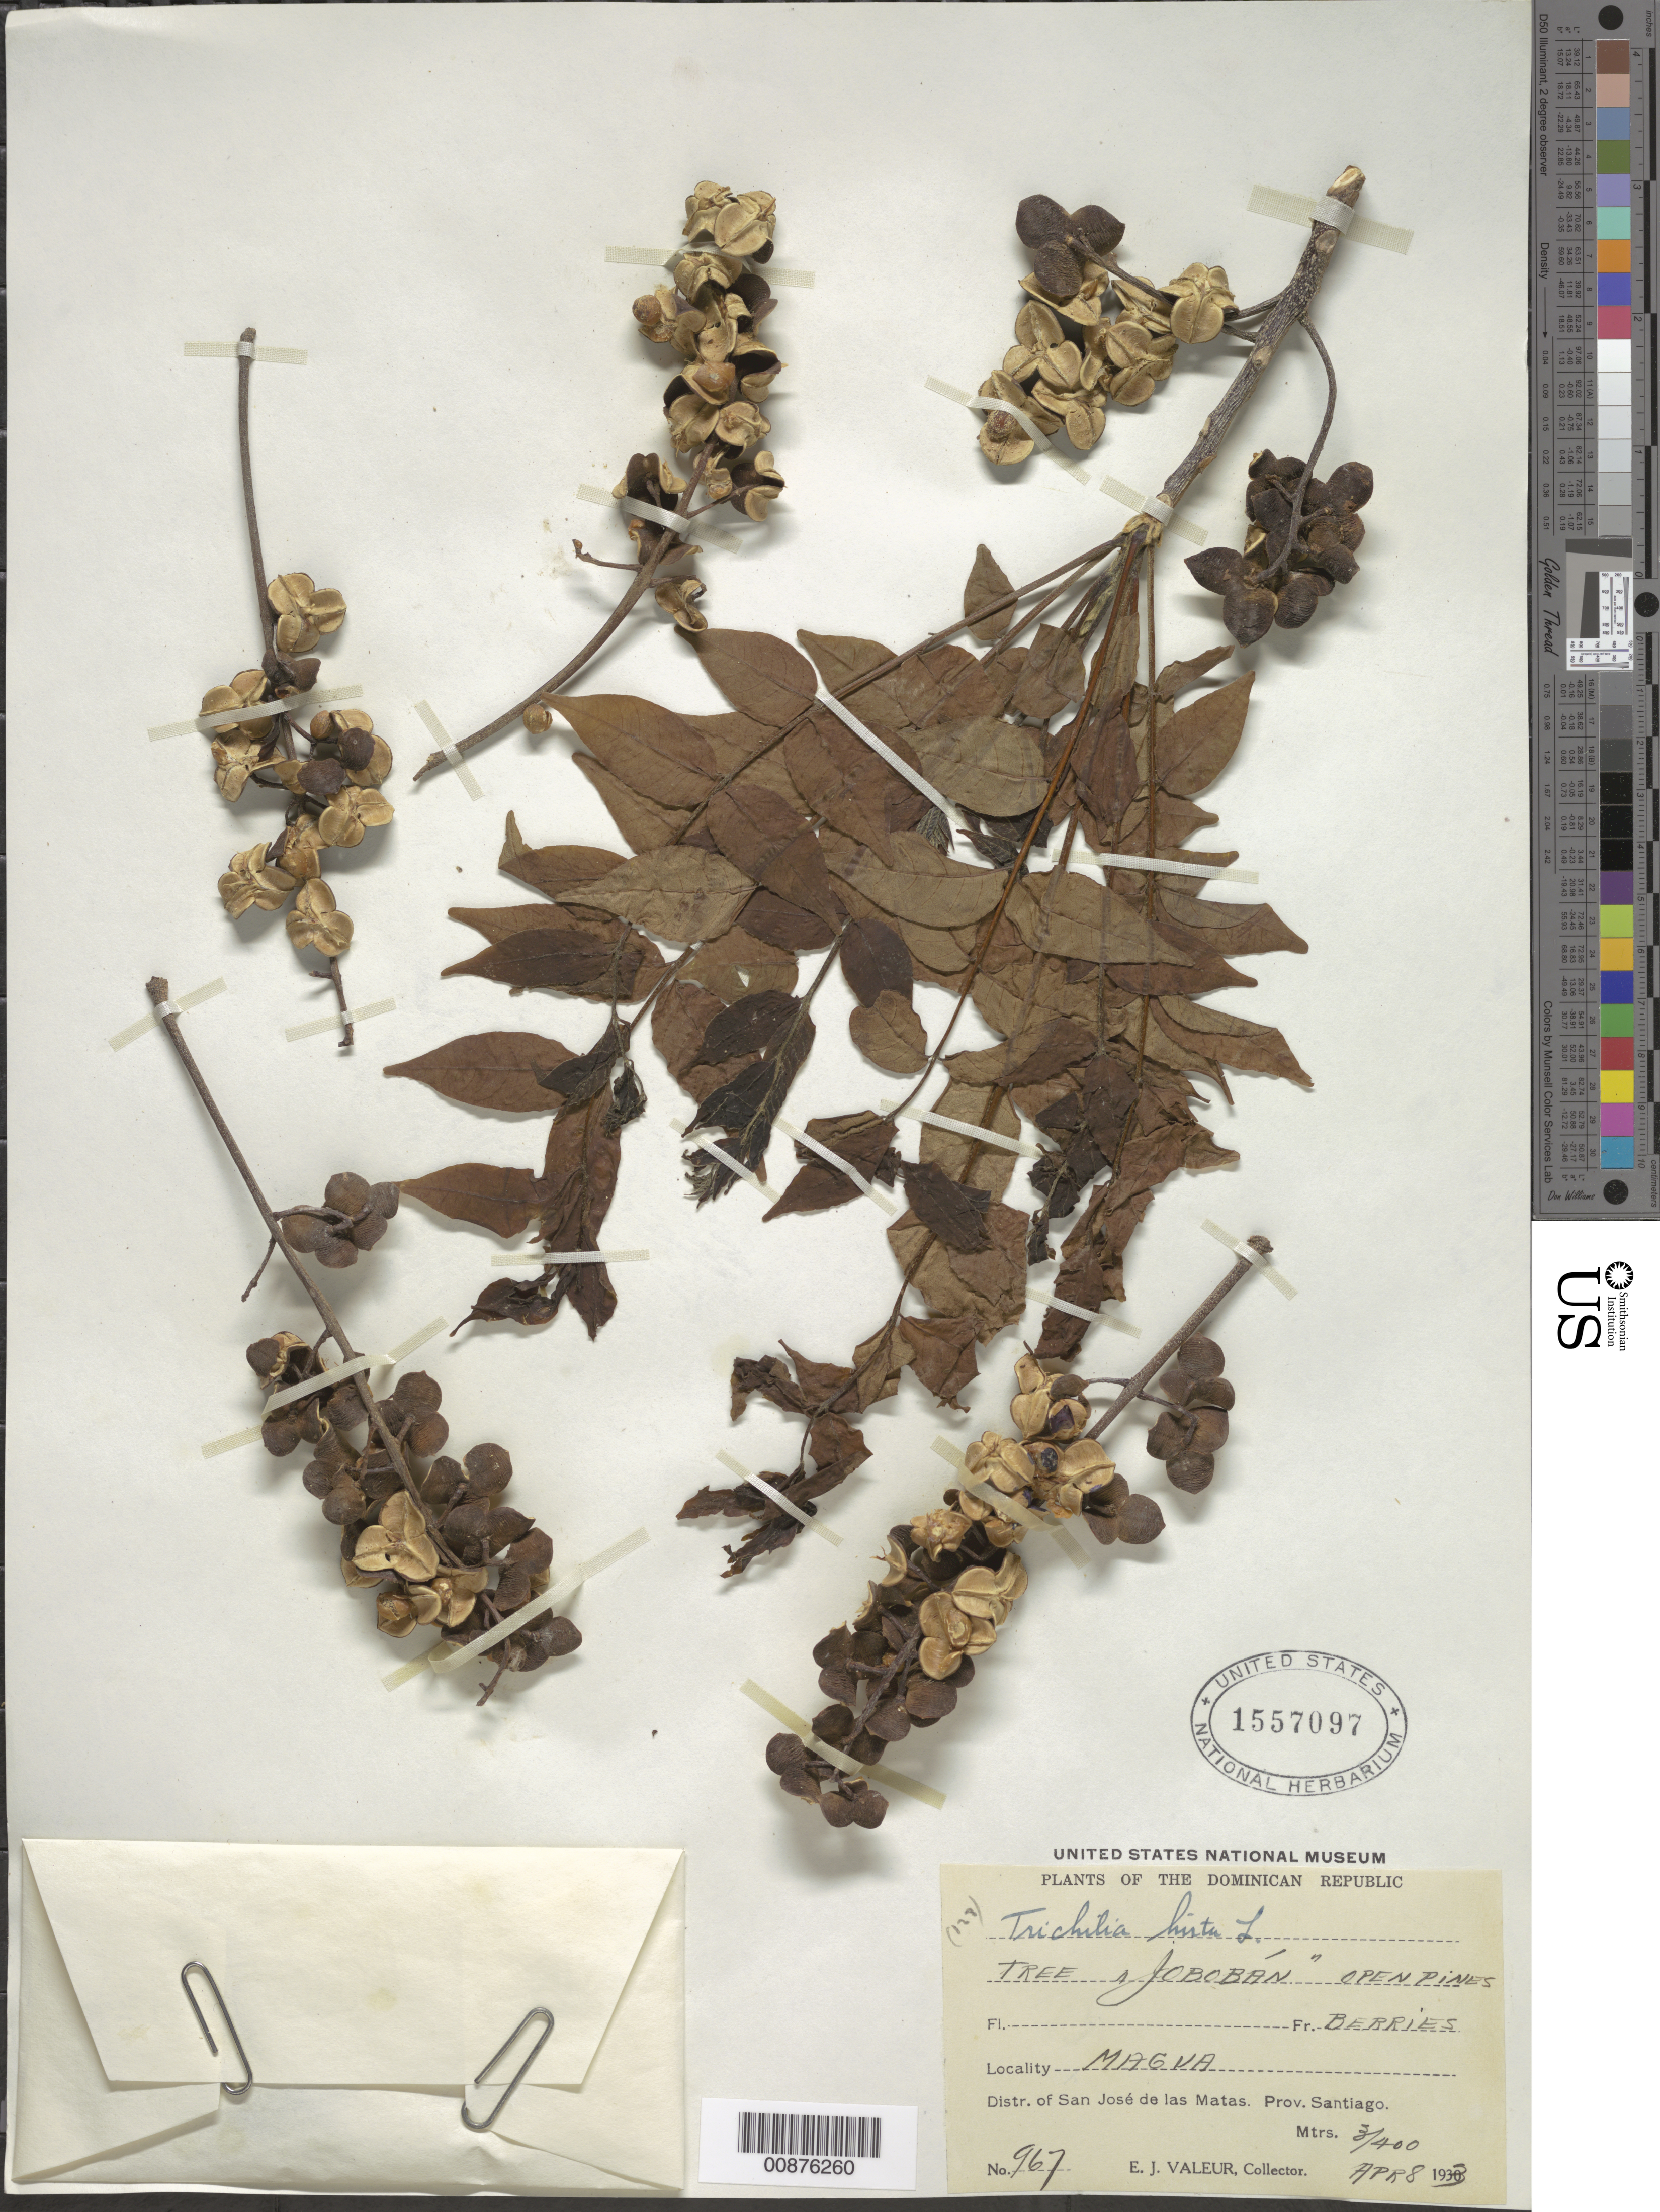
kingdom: Plantae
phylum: Tracheophyta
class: Magnoliopsida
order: Sapindales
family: Meliaceae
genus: Trichilia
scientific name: Trichilia hirta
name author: L.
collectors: E. Valeur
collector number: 967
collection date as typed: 08 Apr 1933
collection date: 1933-04-08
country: Dominican Republic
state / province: Santiago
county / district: San José de las Matas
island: Hispaniola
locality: Magua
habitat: Open pines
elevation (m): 300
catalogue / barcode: US 1557097